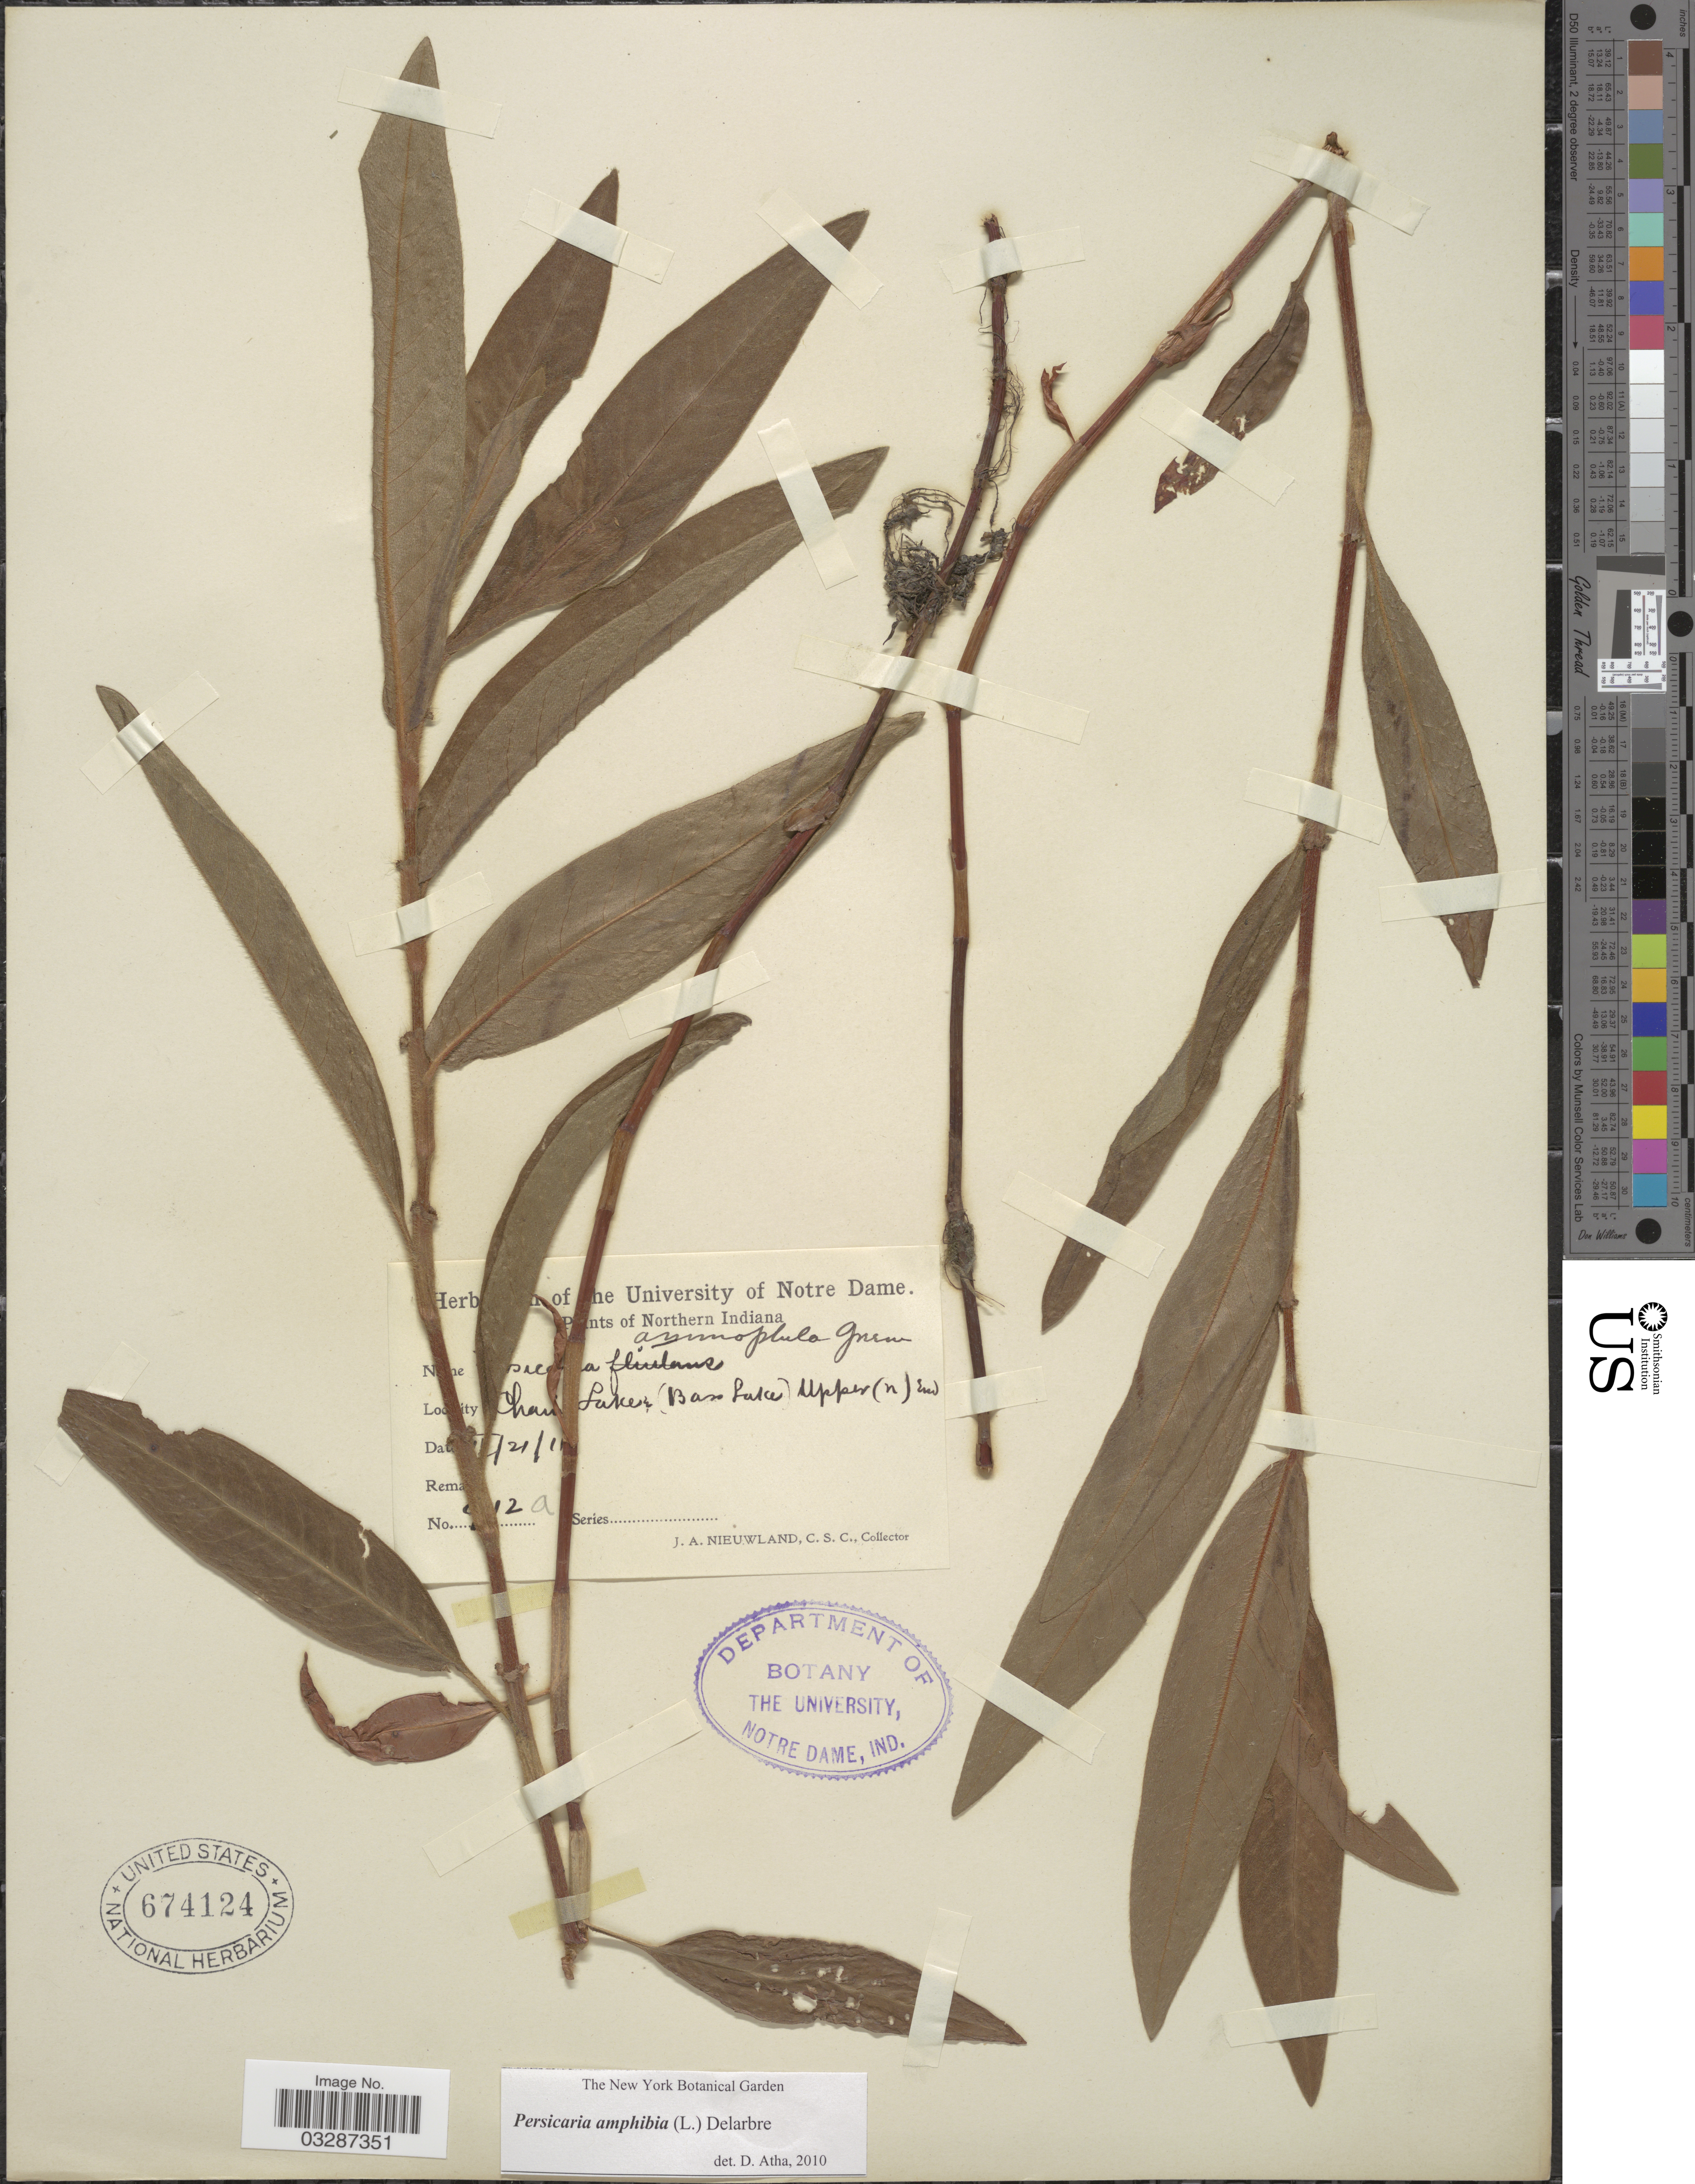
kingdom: Plantae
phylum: Tracheophyta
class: Magnoliopsida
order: Caryophyllales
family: Polygonaceae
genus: Persicaria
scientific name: Persicaria amphibia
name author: (L.) Delarbre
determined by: Atha, D. E.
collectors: J. A. Nieuwland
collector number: !12a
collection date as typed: Transcribed d/m/y: 21/8/11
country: United States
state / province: Indiana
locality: Northern Indiana. Chain Lake (Bass Lake) Upper (n) End.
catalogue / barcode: US 674124